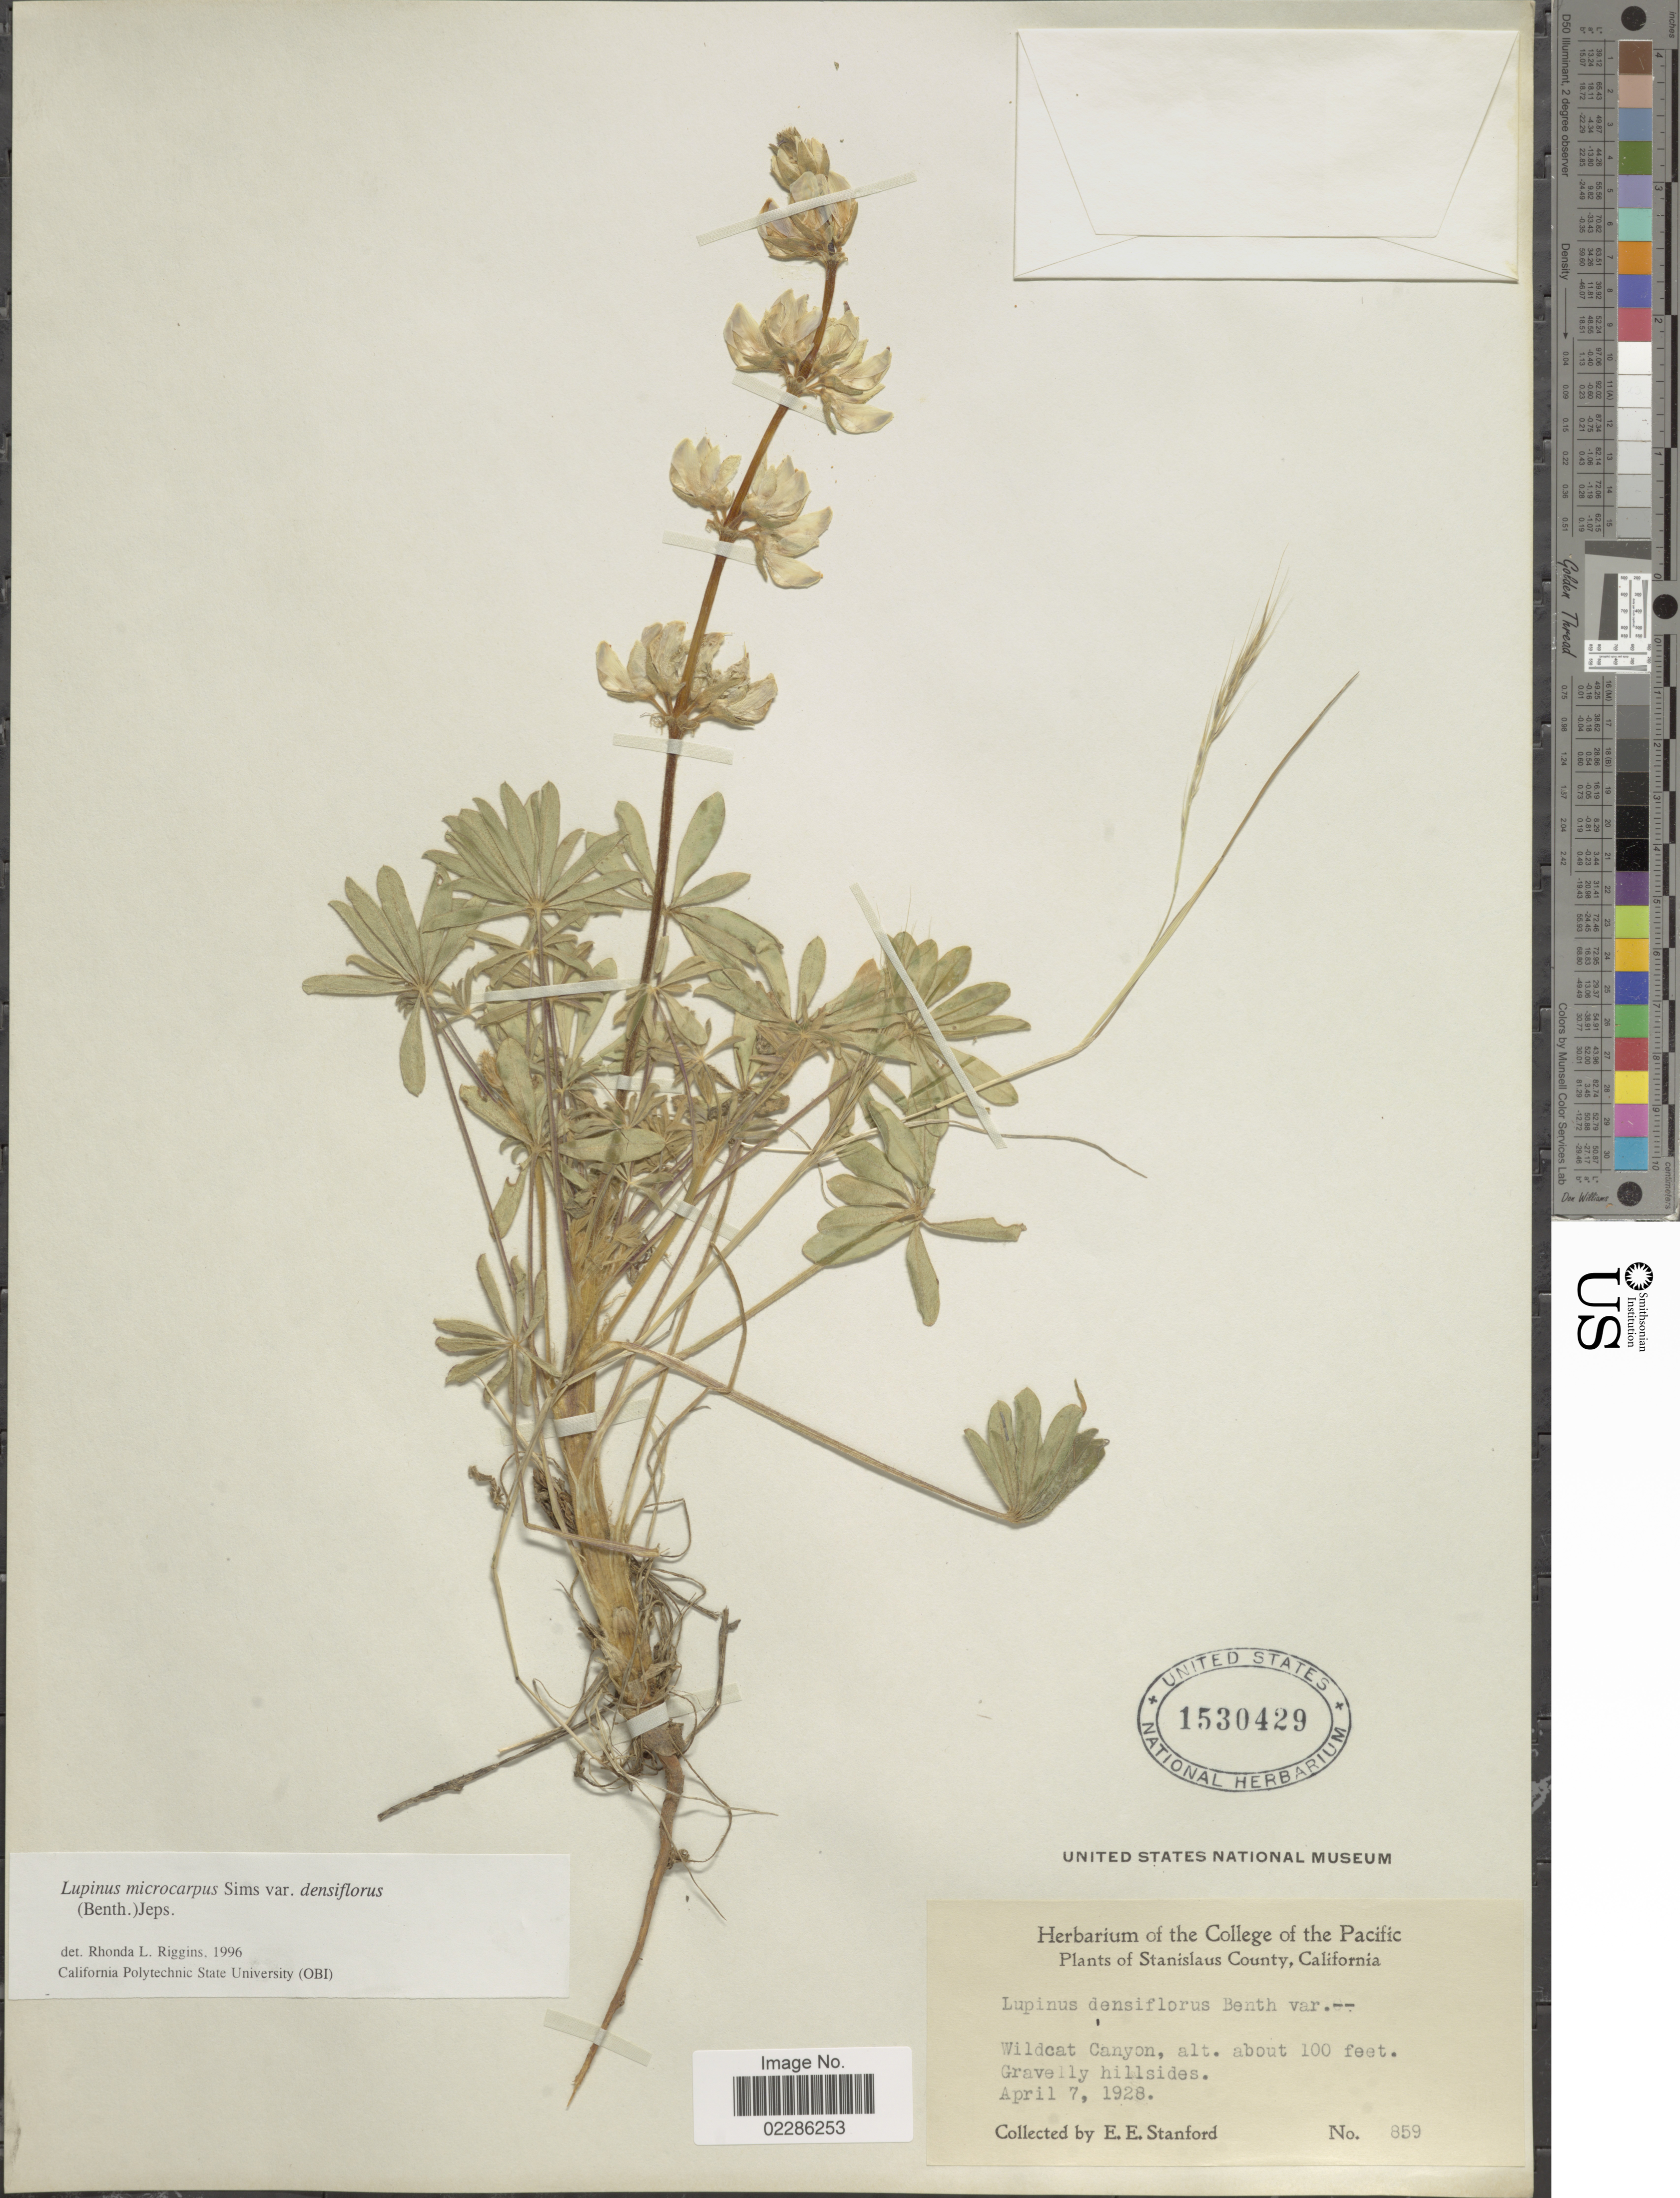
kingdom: Plantae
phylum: Tracheophyta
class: Magnoliopsida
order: Fabales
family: Fabaceae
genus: Lupinus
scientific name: Lupinus microcarpus var. densiflorus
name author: (Benth.) Jeps.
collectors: E. Stanford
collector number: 859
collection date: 1928-04-07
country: United States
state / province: California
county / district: Stanislaus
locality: Stanislaus County, Wildcat Canyon, Gravelly hillsides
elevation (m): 30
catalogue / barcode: US 1530429